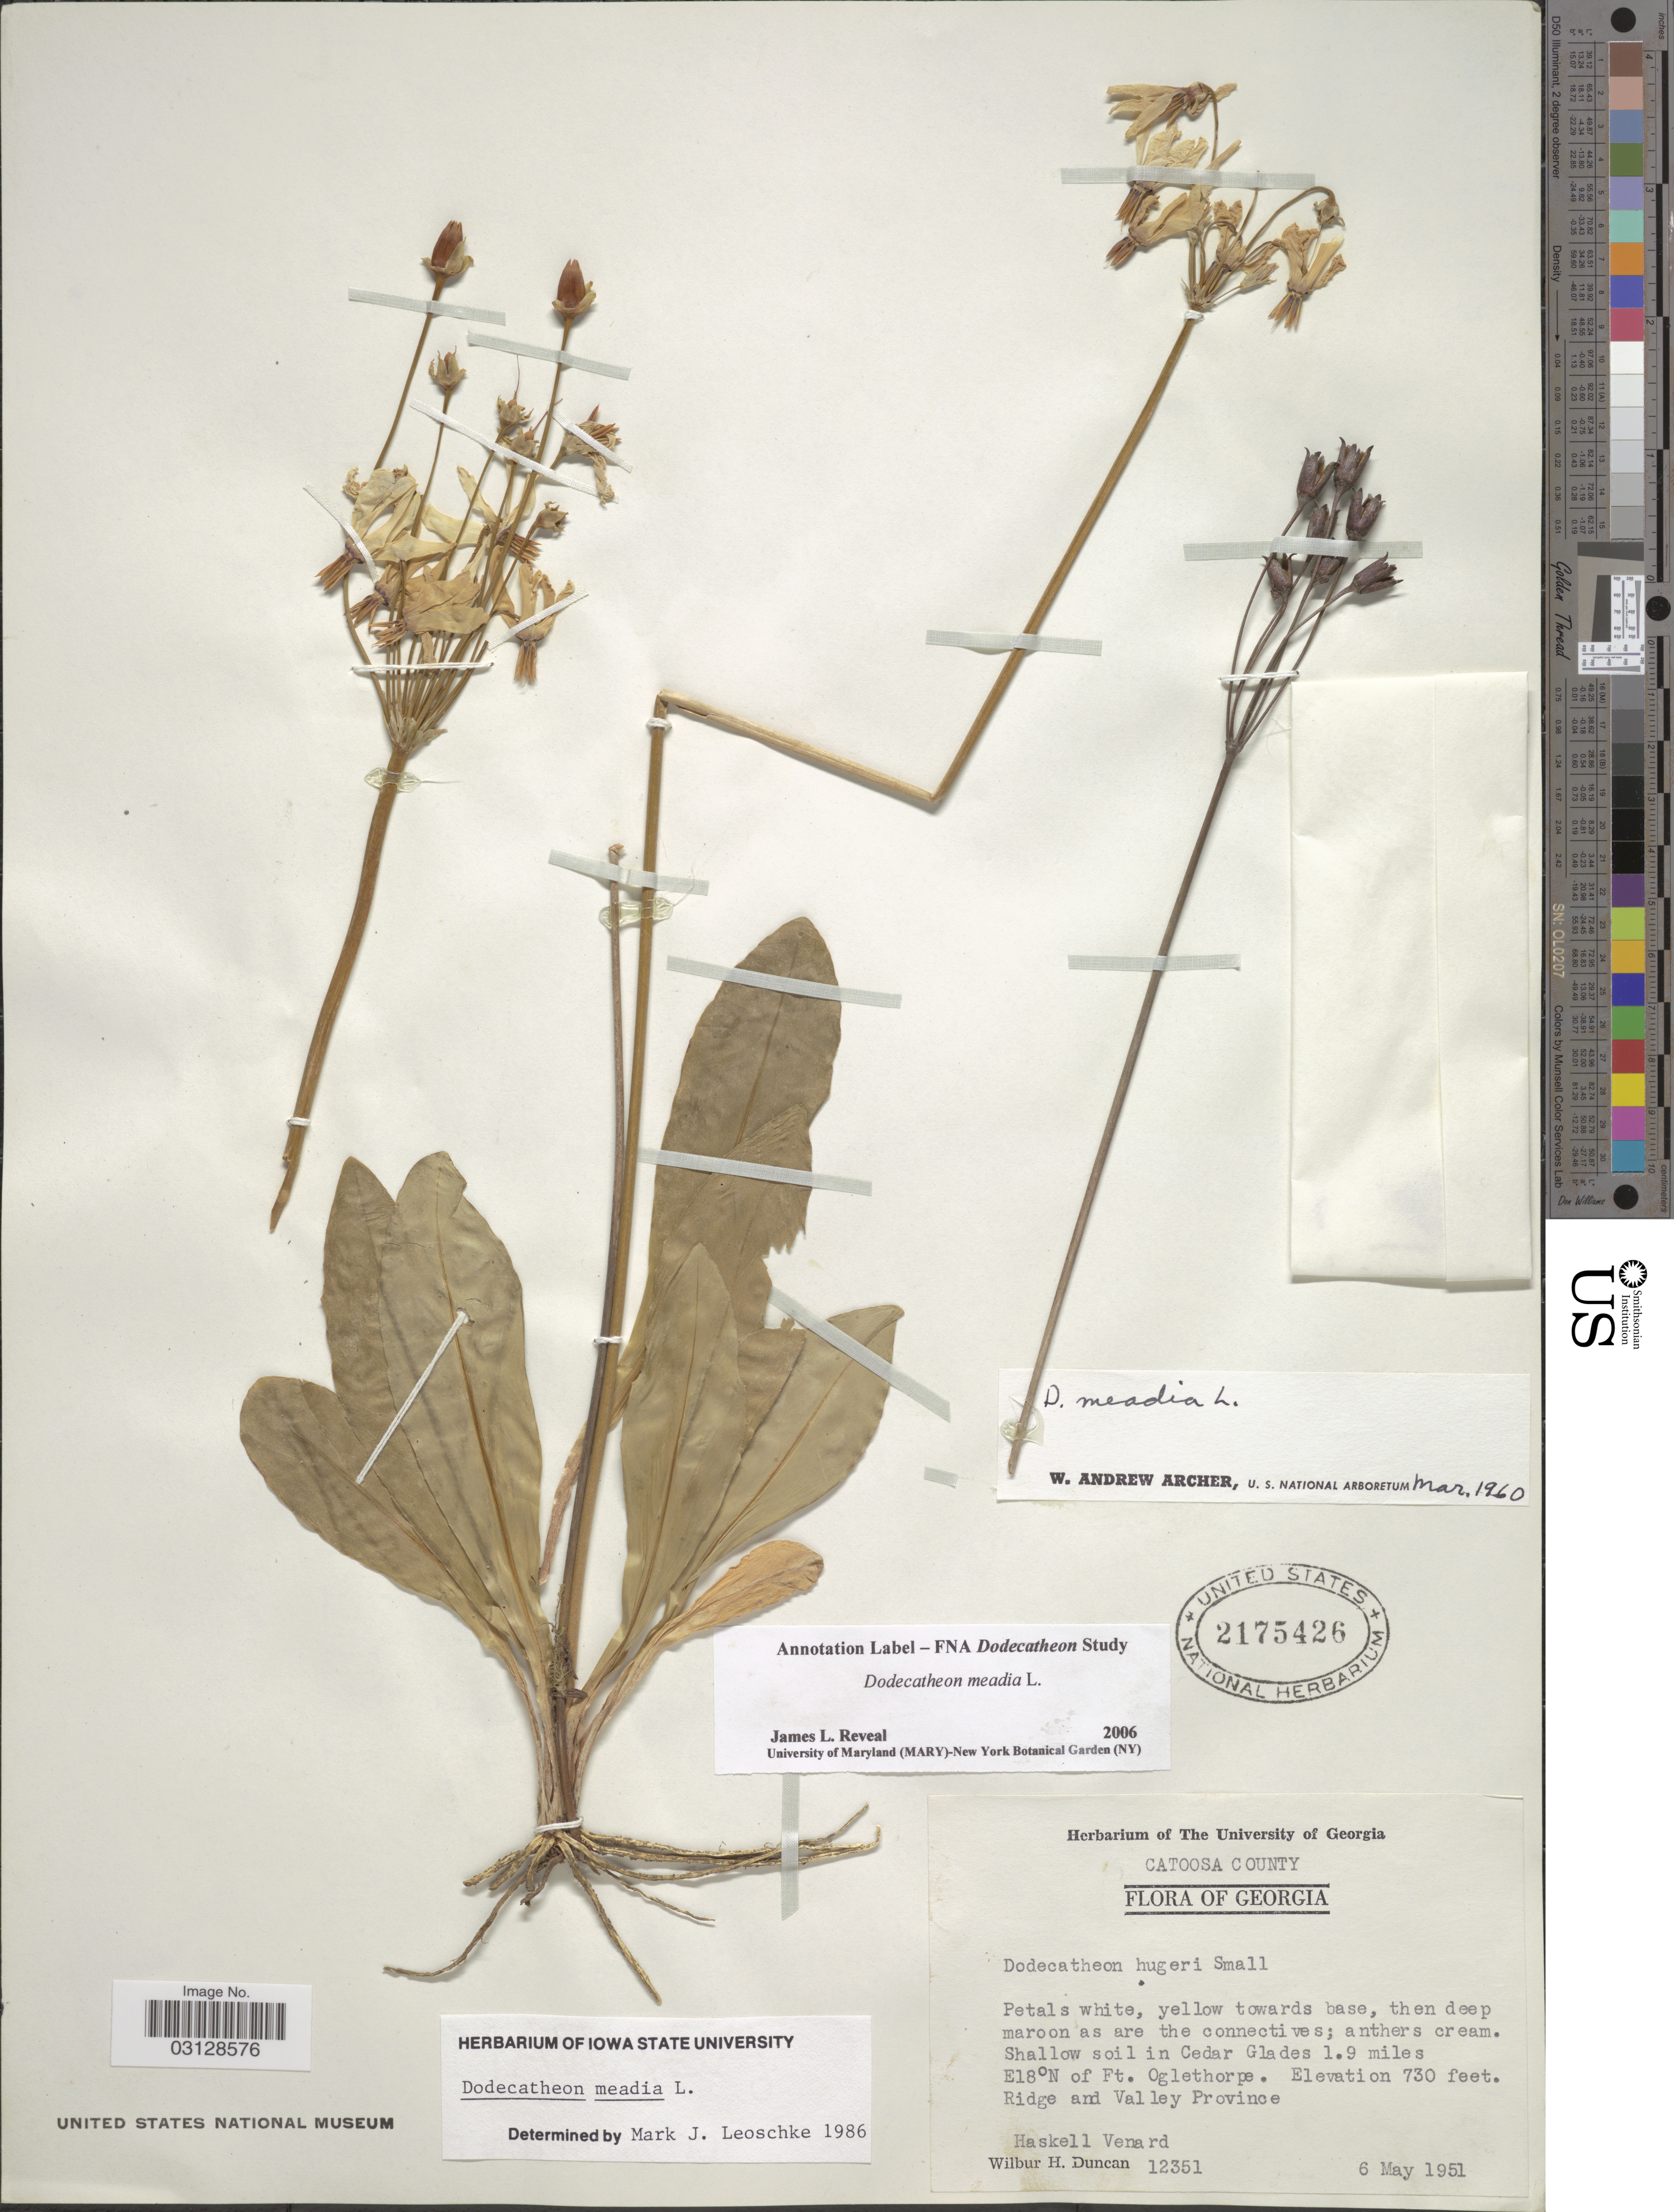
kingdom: Plantae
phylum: Tracheophyta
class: Magnoliopsida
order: Ericales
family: Primulaceae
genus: Dodecatheon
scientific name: Dodecatheon meadia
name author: L.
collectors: H. Venard & W. H. Duncan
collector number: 12351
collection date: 1951-05-06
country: United States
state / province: Georgia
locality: Catoosa County. Shallow soil in Cedar Glades 1.9 miles E18ºN of Ft. Oglethorpe. Ridge and Valley Province.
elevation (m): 223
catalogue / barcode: US 2175426